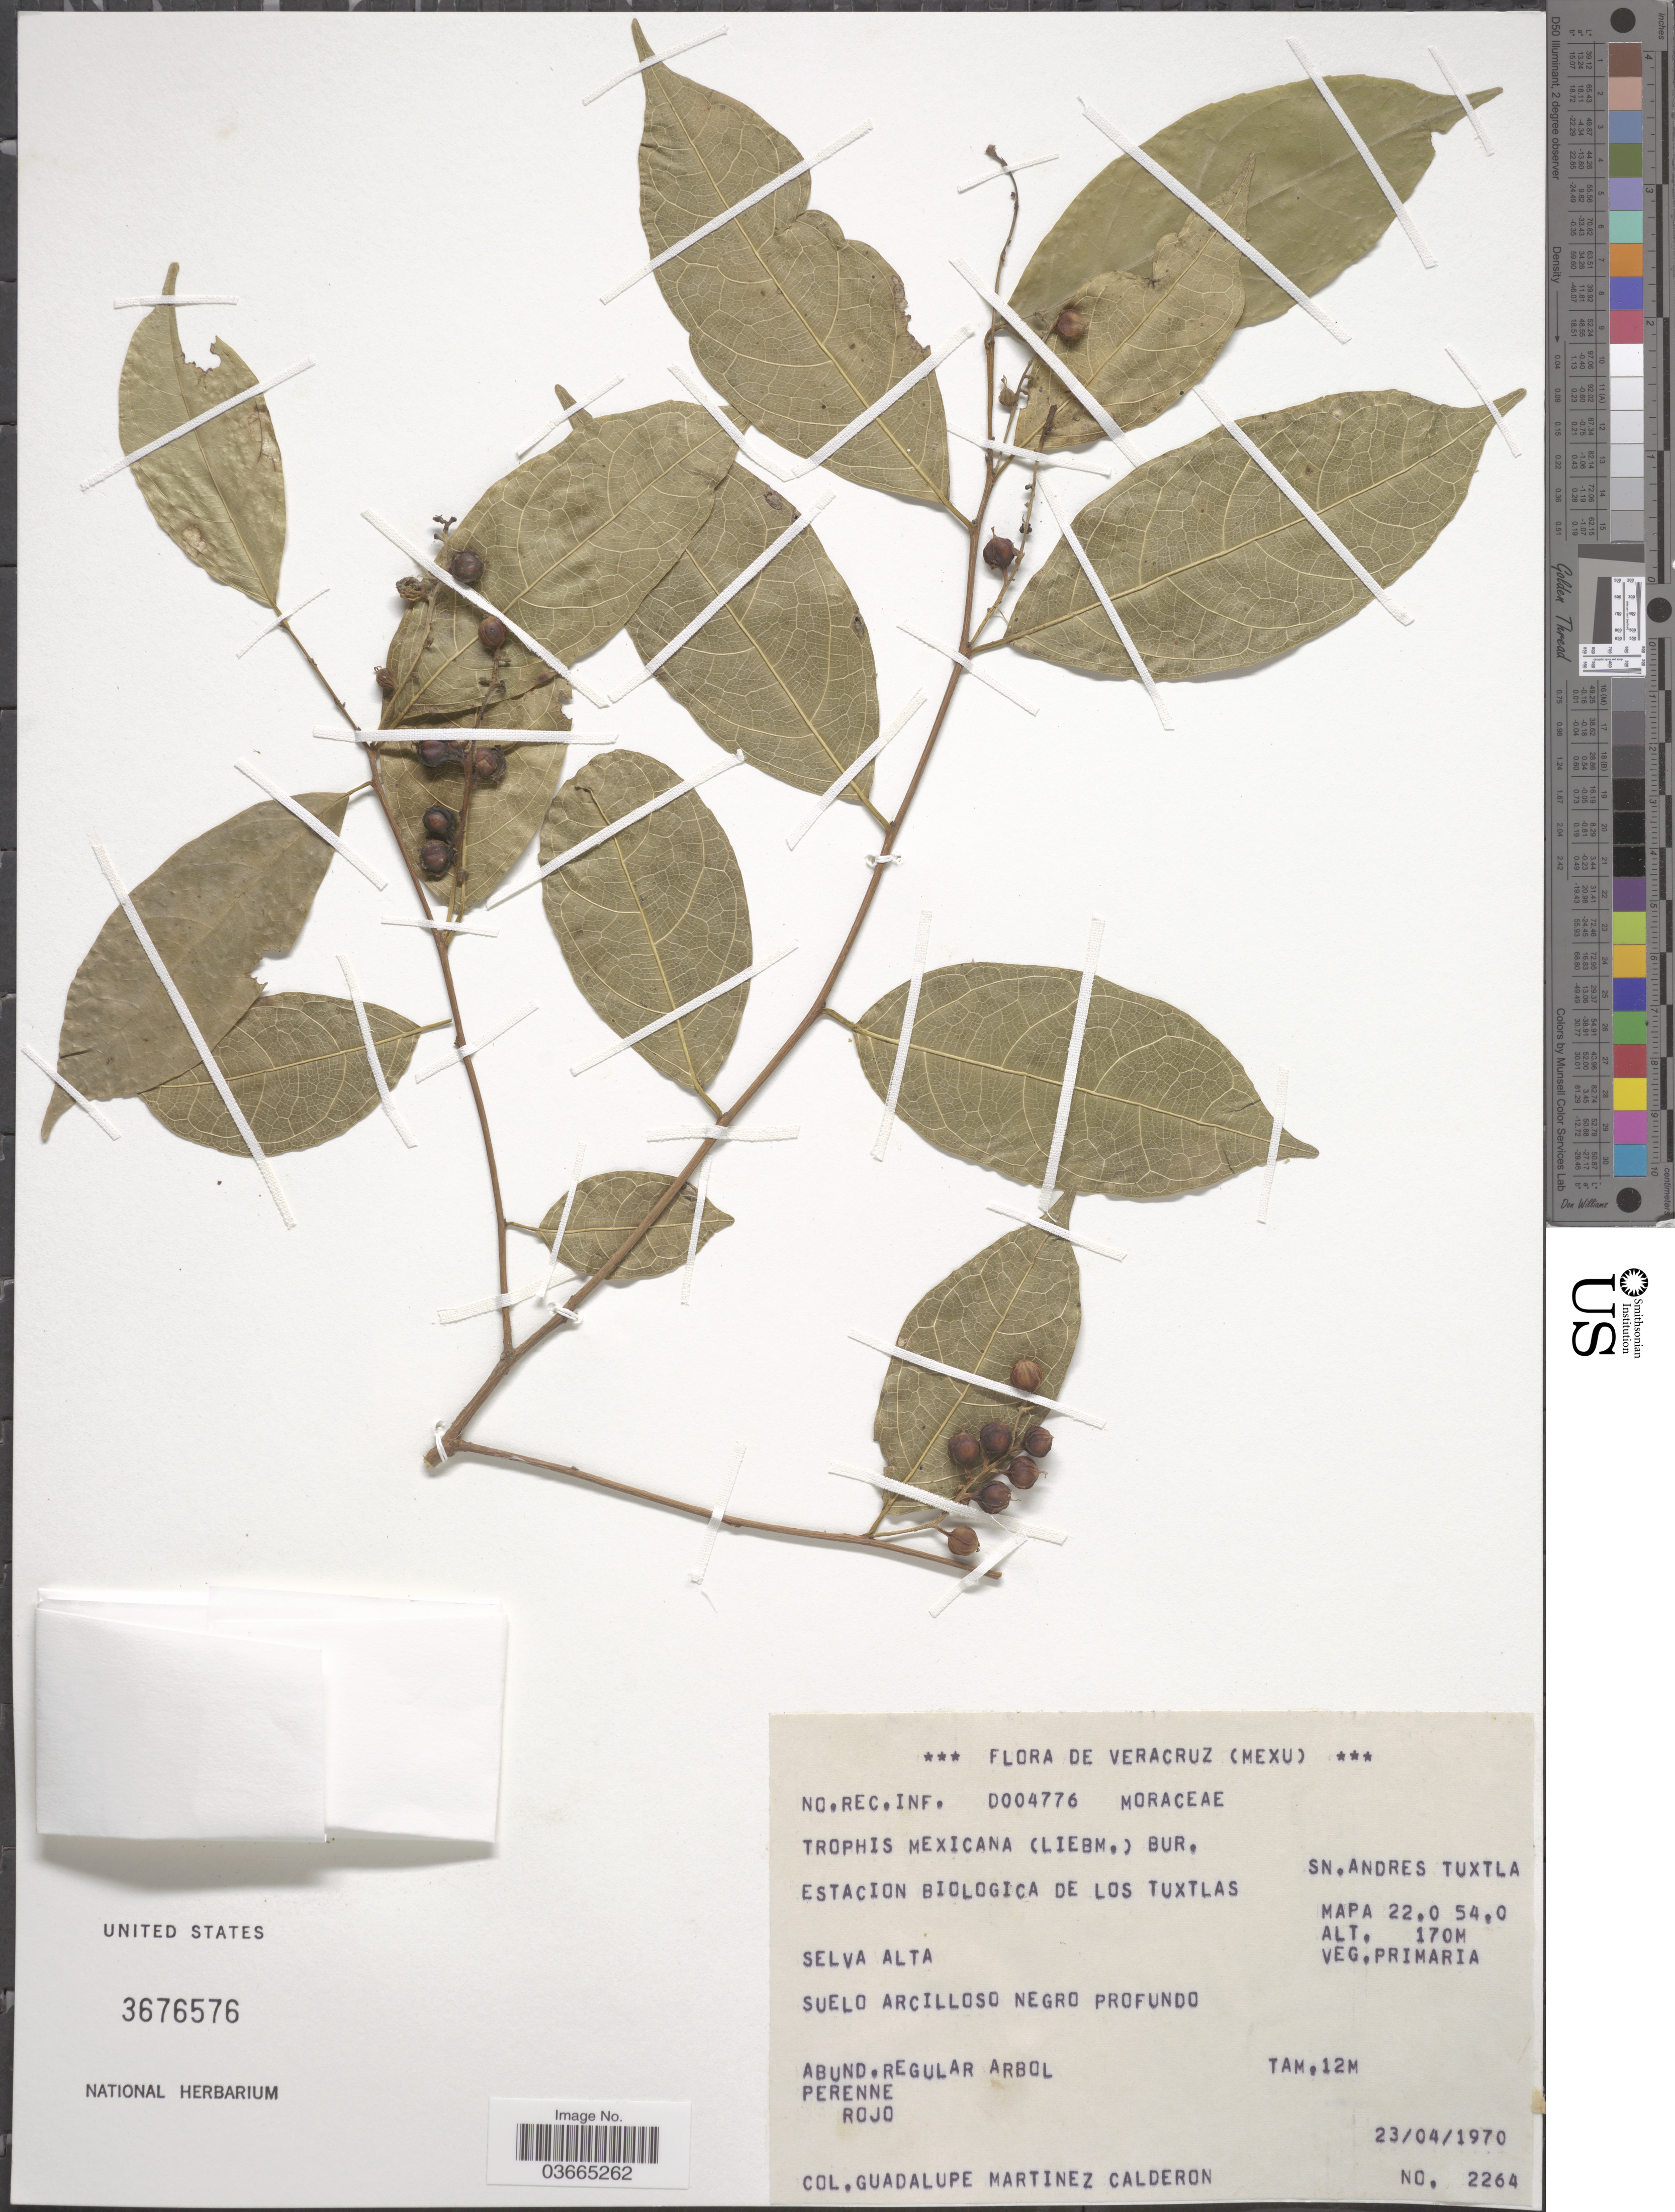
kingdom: Plantae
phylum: Tracheophyta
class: Magnoliopsida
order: Rosales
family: Moraceae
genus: Trophis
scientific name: Trophis mexicana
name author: (Liebm.) Bureau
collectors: G. Martínez Calderón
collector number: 2264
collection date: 1970-04-23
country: Mexico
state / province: Veracruz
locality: Veracruz. Estacion Biologica de Los Tuxtlas. Sn. Andres Tuxtla. Selva Alta. Mapa 22.0 54.0.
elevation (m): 170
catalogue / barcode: US 3676576